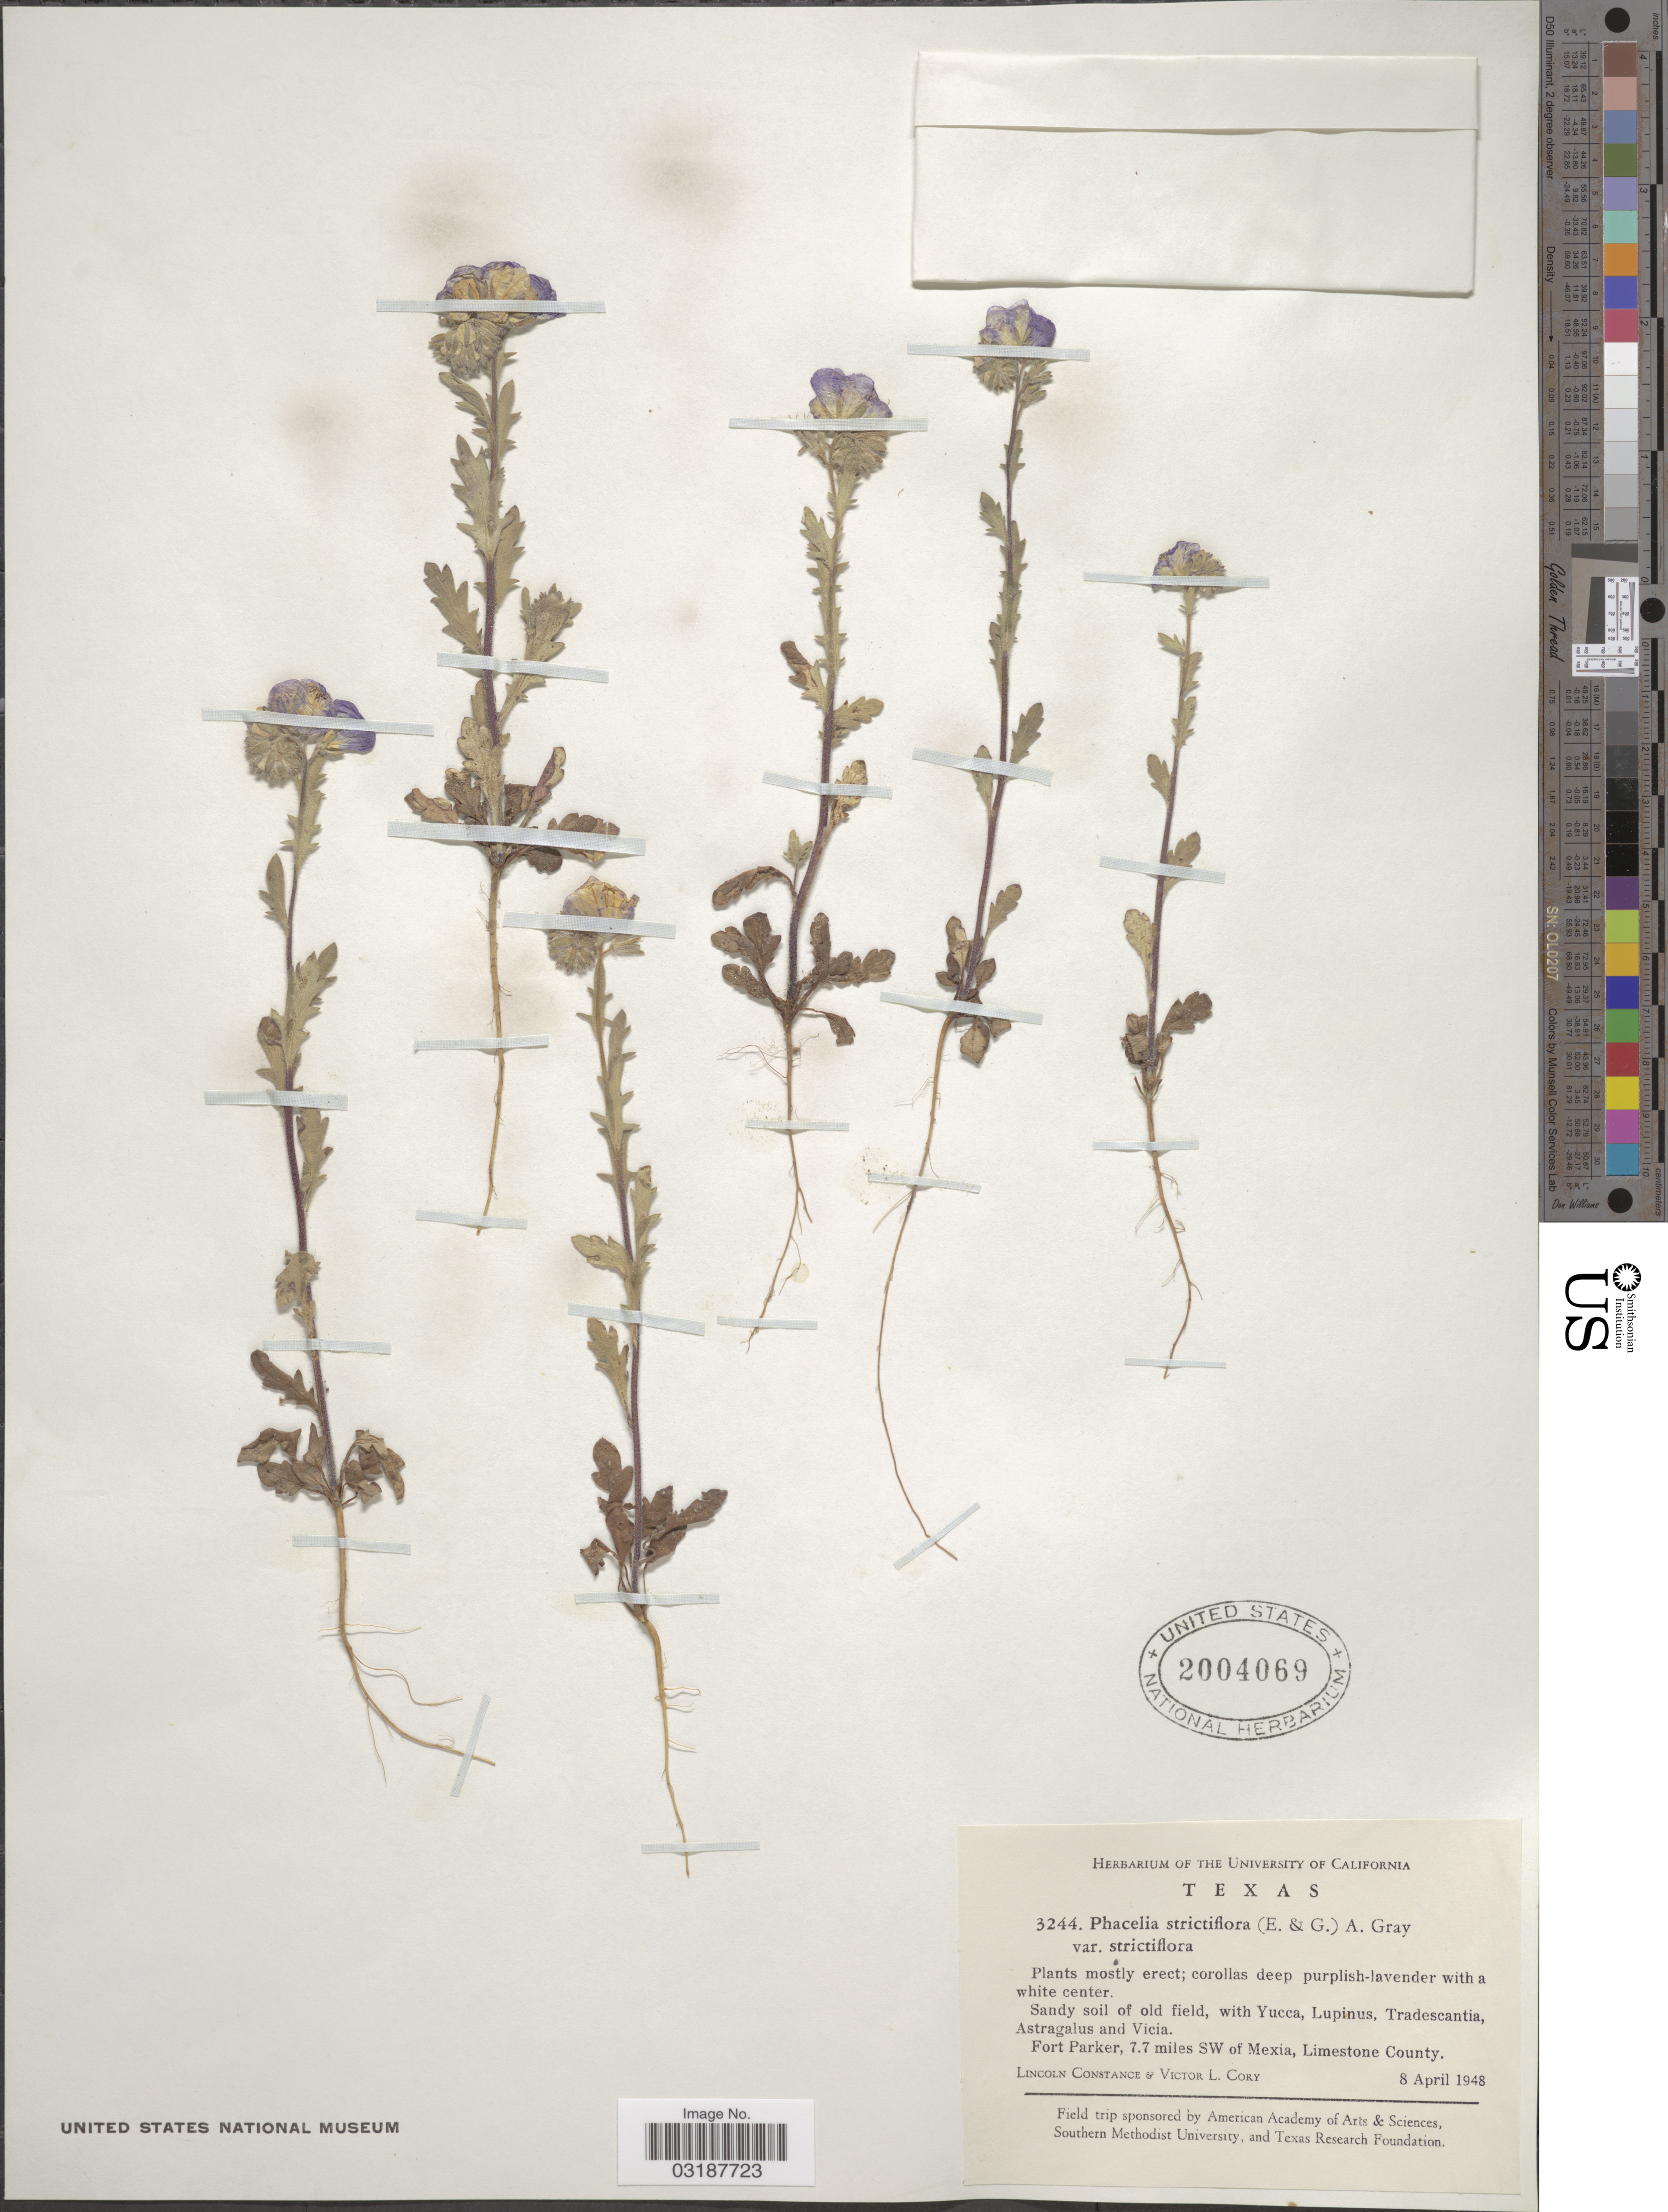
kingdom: Plantae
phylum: Tracheophyta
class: Magnoliopsida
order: Boraginales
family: Hydrophyllaceae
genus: Phacelia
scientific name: Phacelia strictiflora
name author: (Engelm. & A. Gray) A. Gray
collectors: L. Constance & V. Cory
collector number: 3244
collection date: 1948-04-08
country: United States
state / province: Texas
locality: Fort Parker, 7.7 miles SW of Mexia, Limestone County.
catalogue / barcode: US 2004069